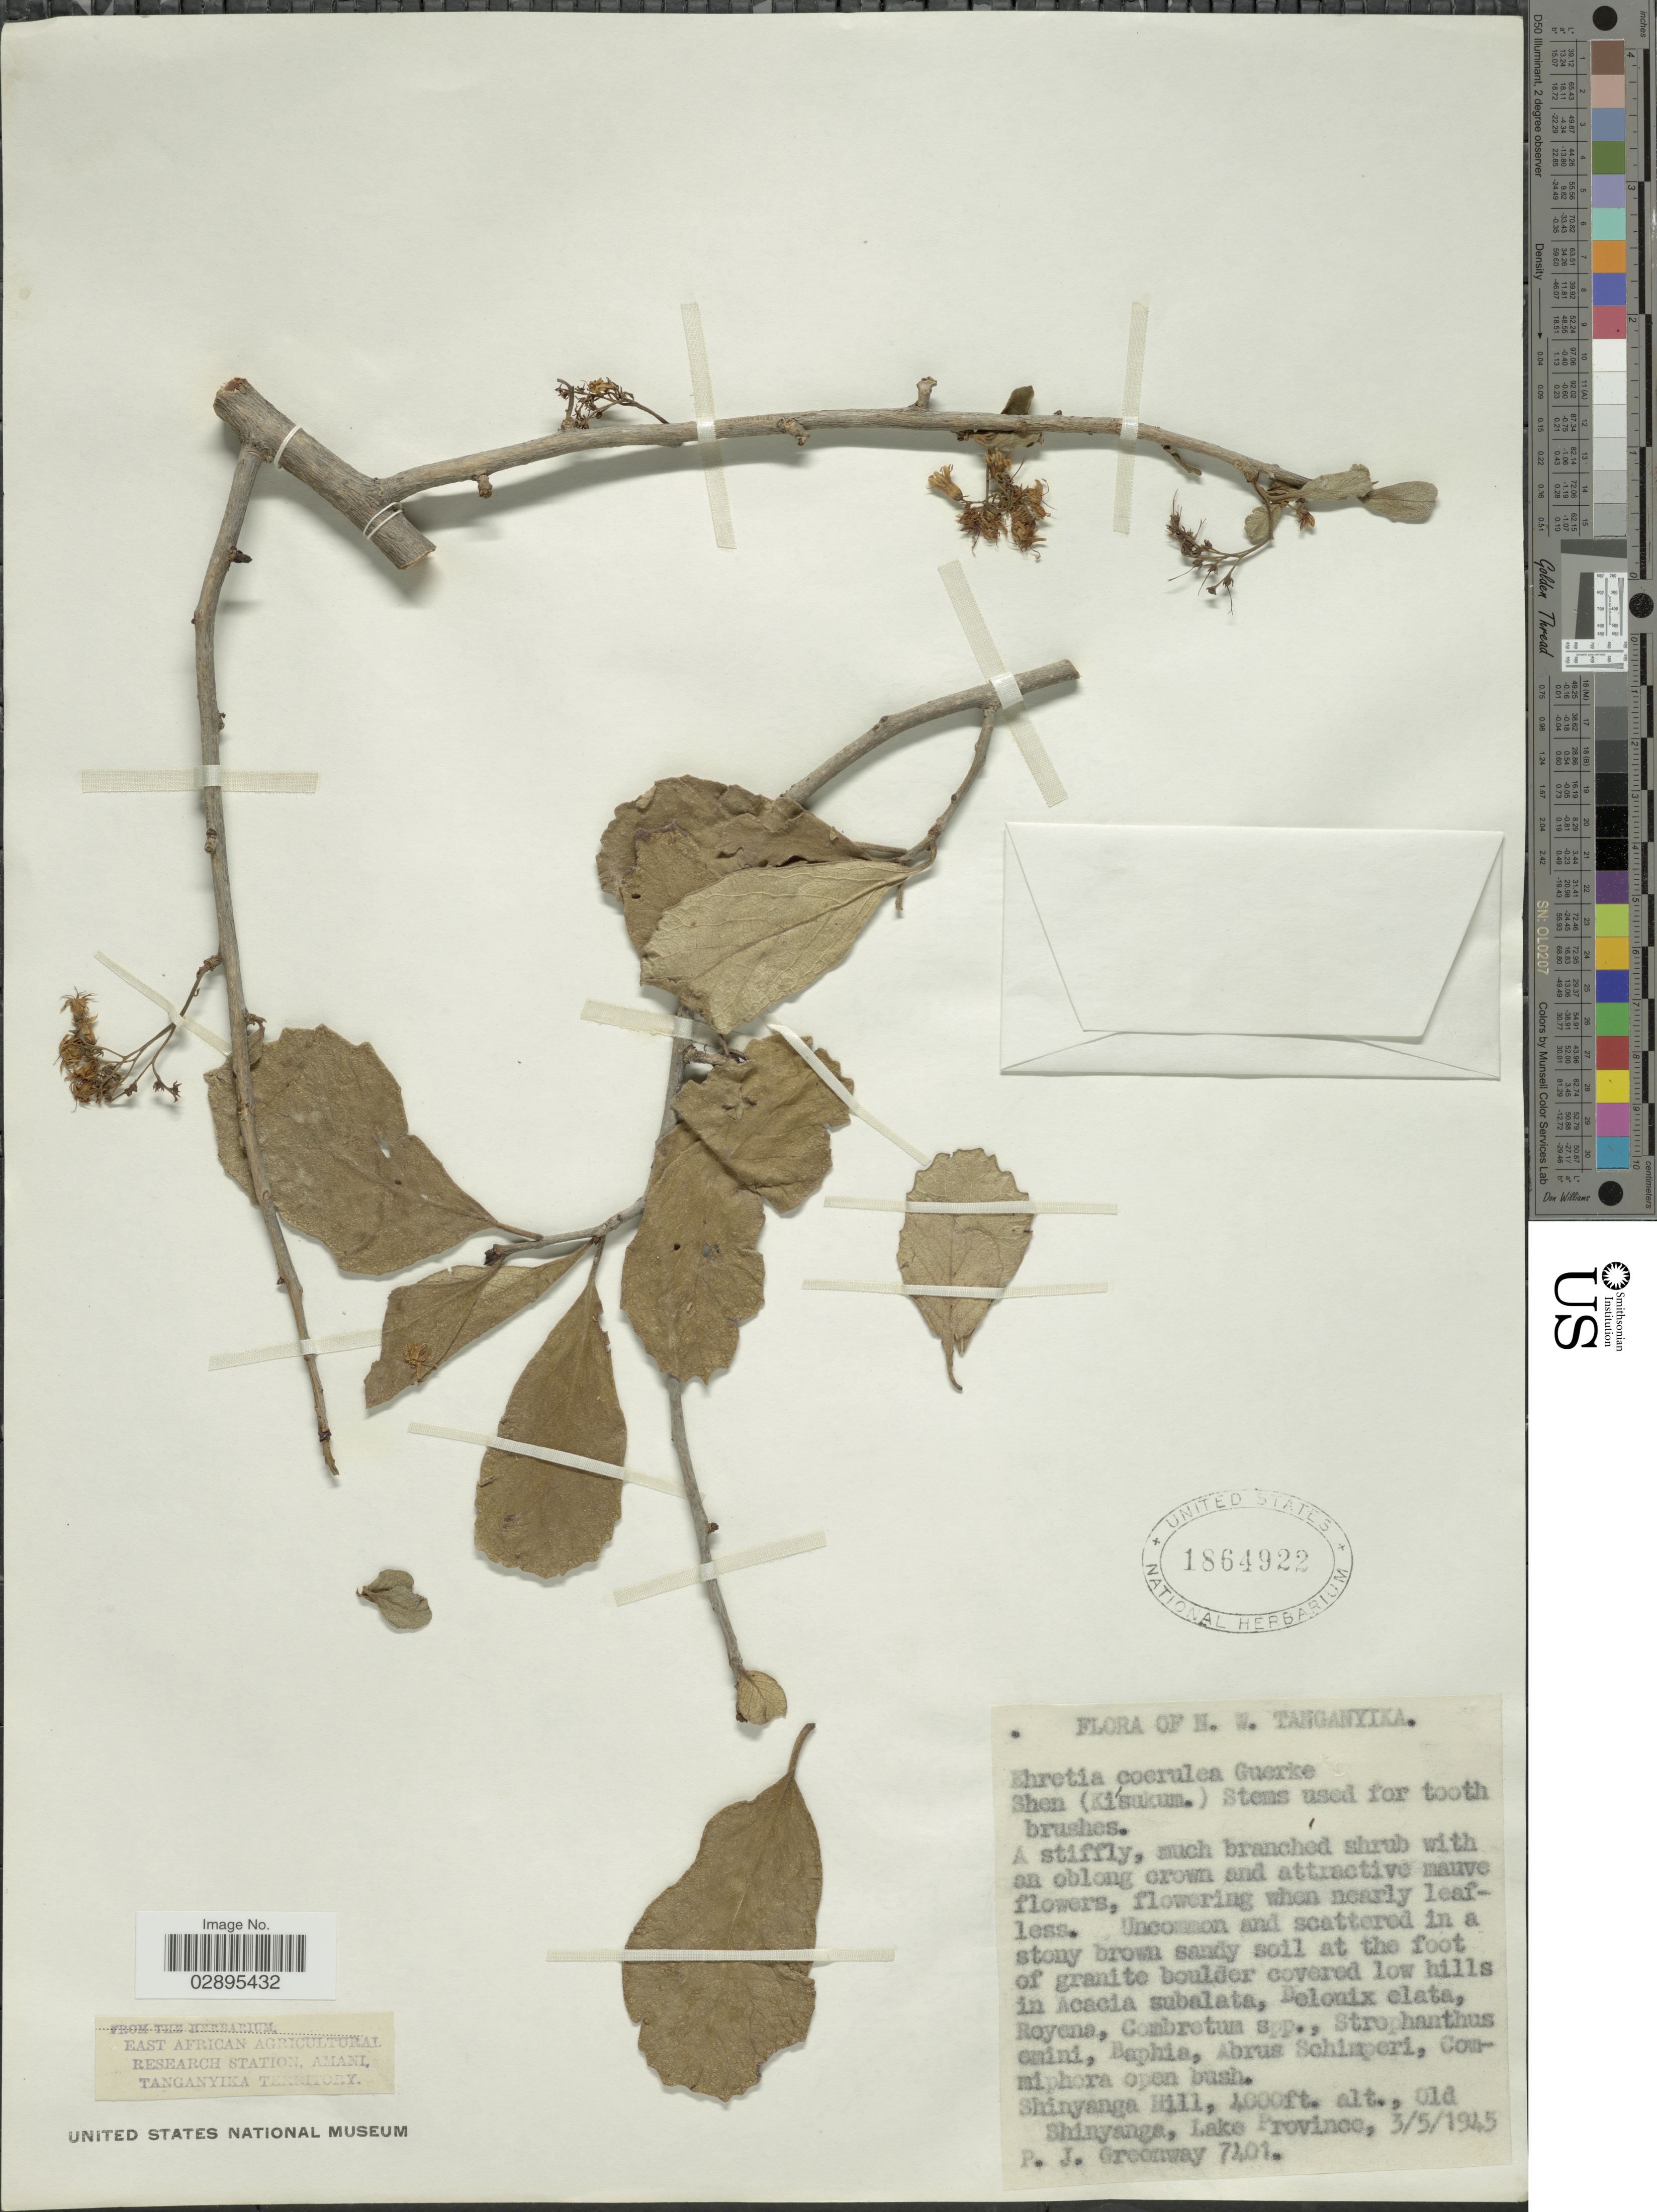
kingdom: Plantae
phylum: Tracheophyta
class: Magnoliopsida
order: Boraginales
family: Ehretiaceae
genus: Ehretia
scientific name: Ehretia coerulea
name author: Gürke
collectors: P. J. Greenway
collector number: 7401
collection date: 1945-05-03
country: Tanzania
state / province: Shinyanga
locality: N.W. Tanganyika. Shinyanga Hill, Shinyanga, Lake Province.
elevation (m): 1219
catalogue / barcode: US 1564922